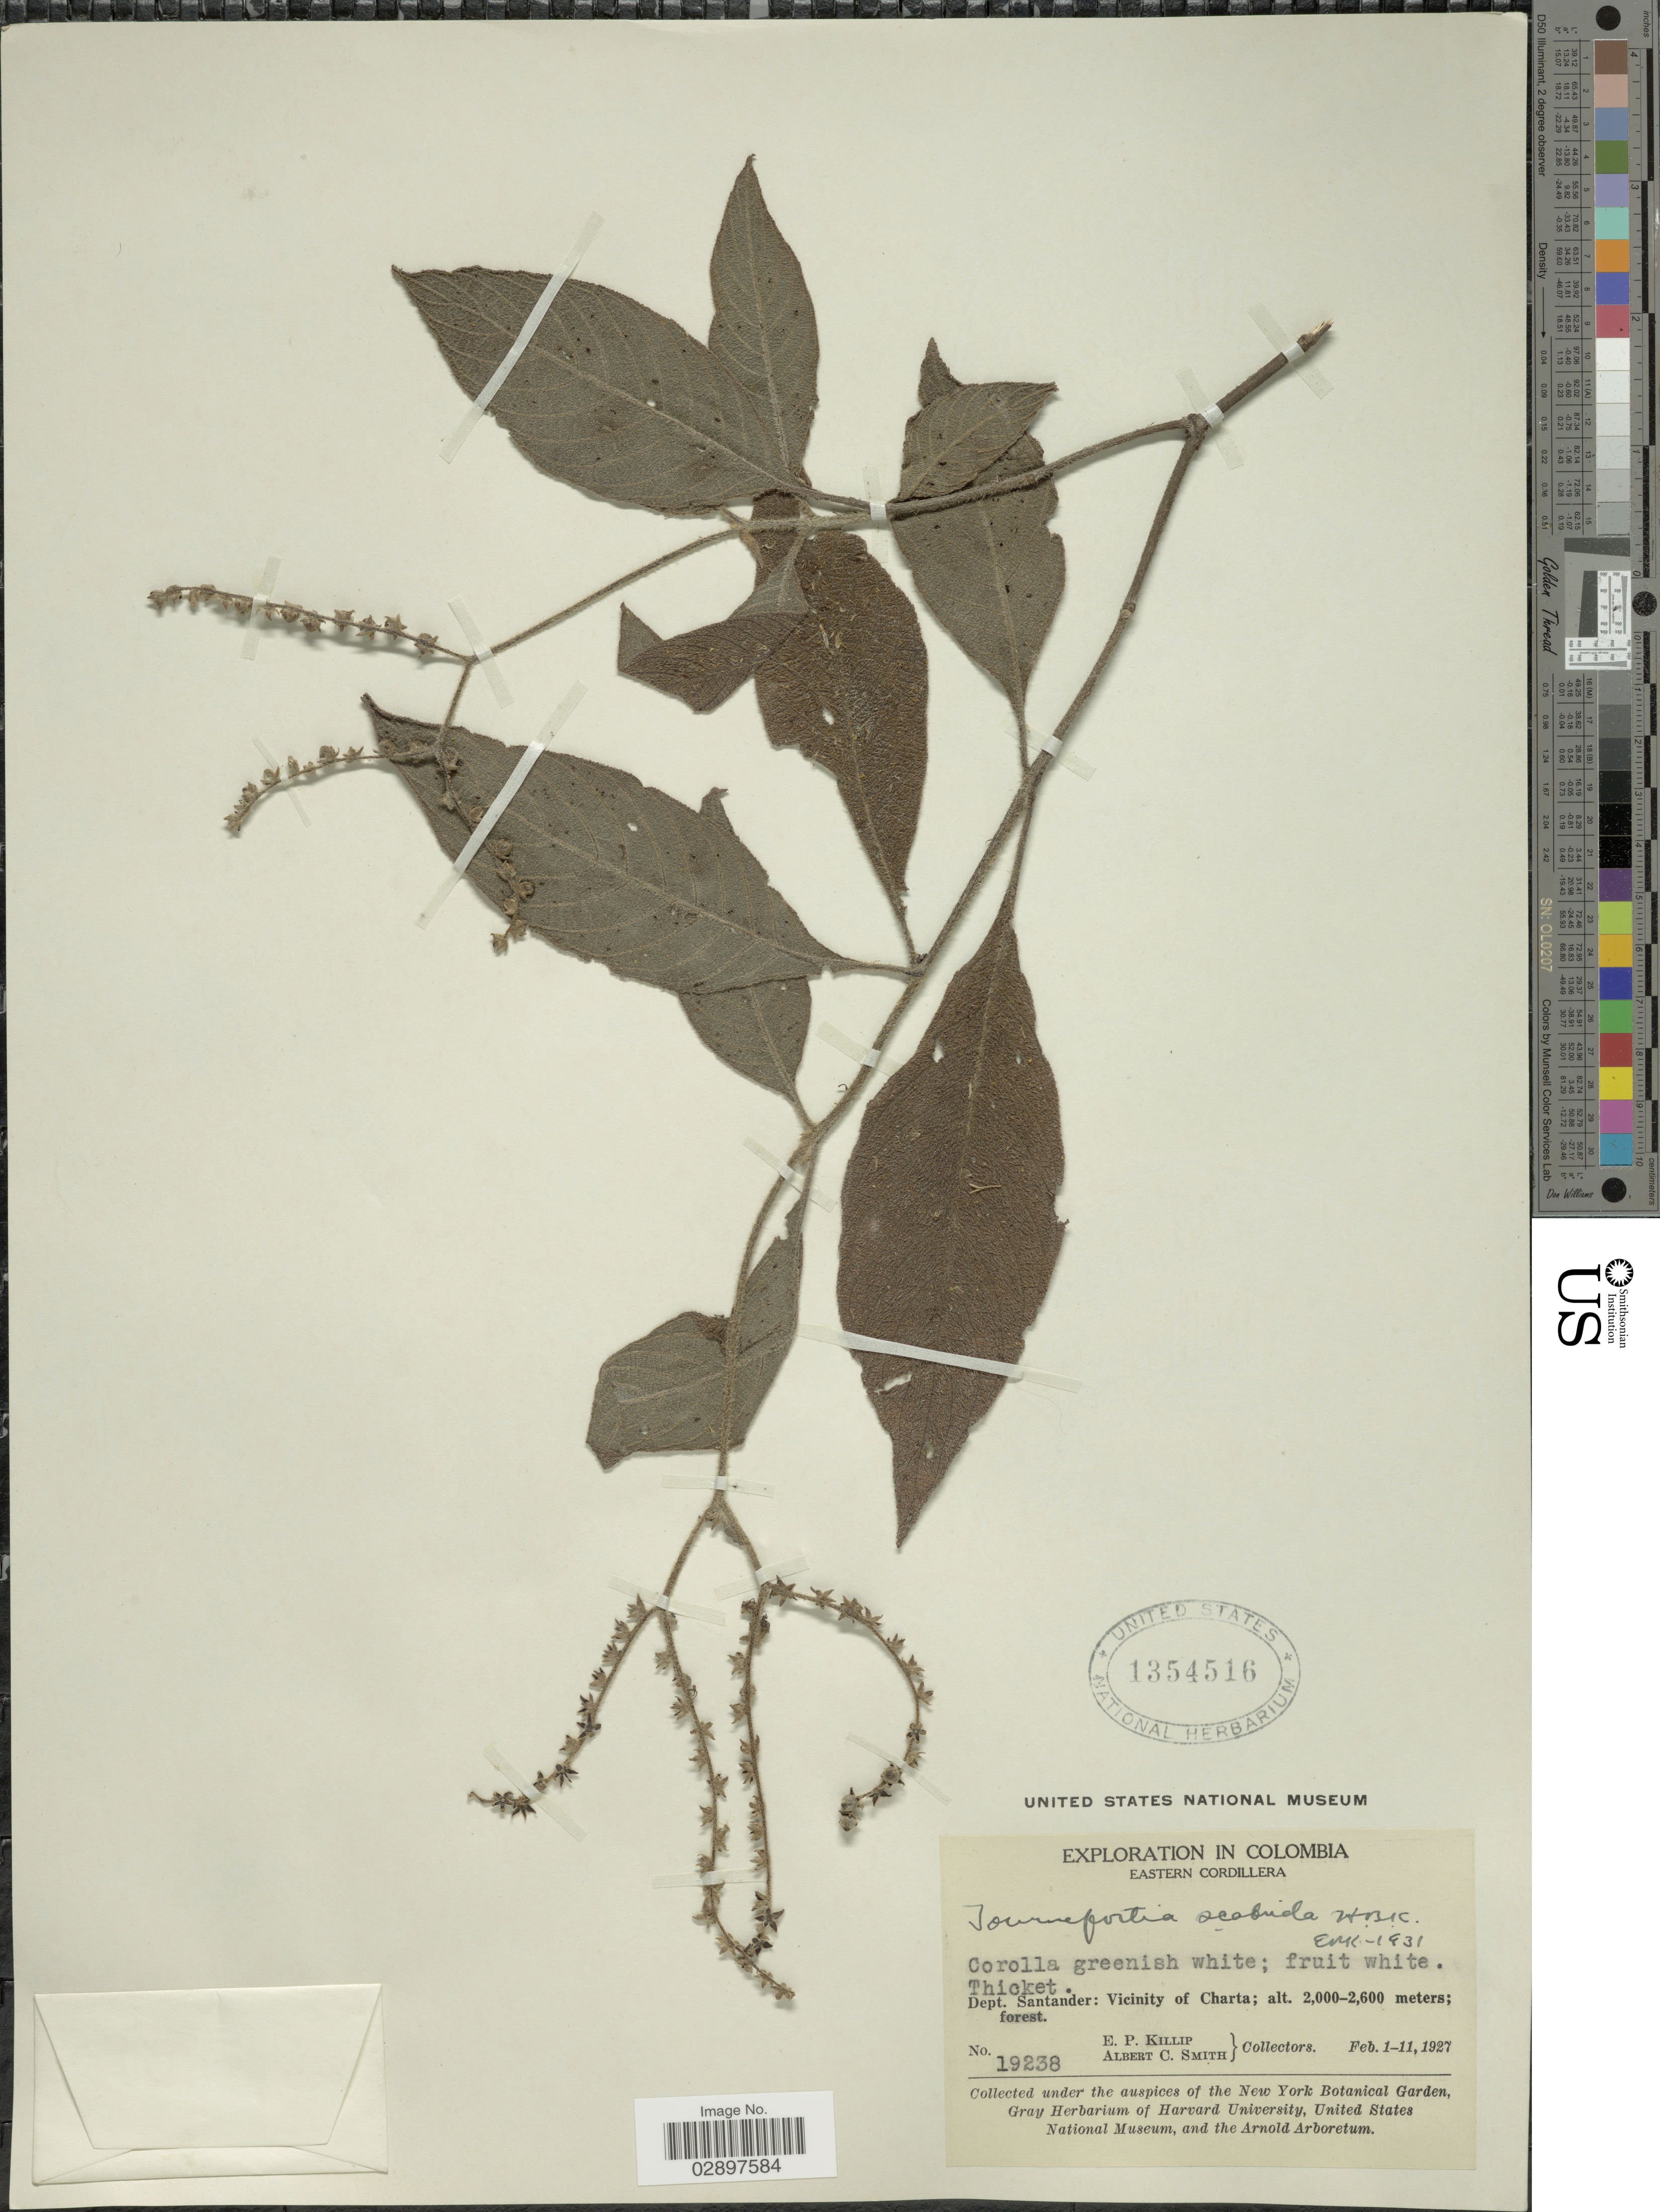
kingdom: Plantae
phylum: Tracheophyta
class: Magnoliopsida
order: Boraginales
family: Heliotropiaceae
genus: Tournefortia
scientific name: Tournefortia scabrida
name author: Kunth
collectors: E. P. Killip & A. C. Smith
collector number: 19238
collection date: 1927-02-01/1927-02-11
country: Colombia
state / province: Santander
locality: Eastern Cordillera. Dept. Santander: Vicinity of Charta.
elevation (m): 2000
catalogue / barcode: US 1354516